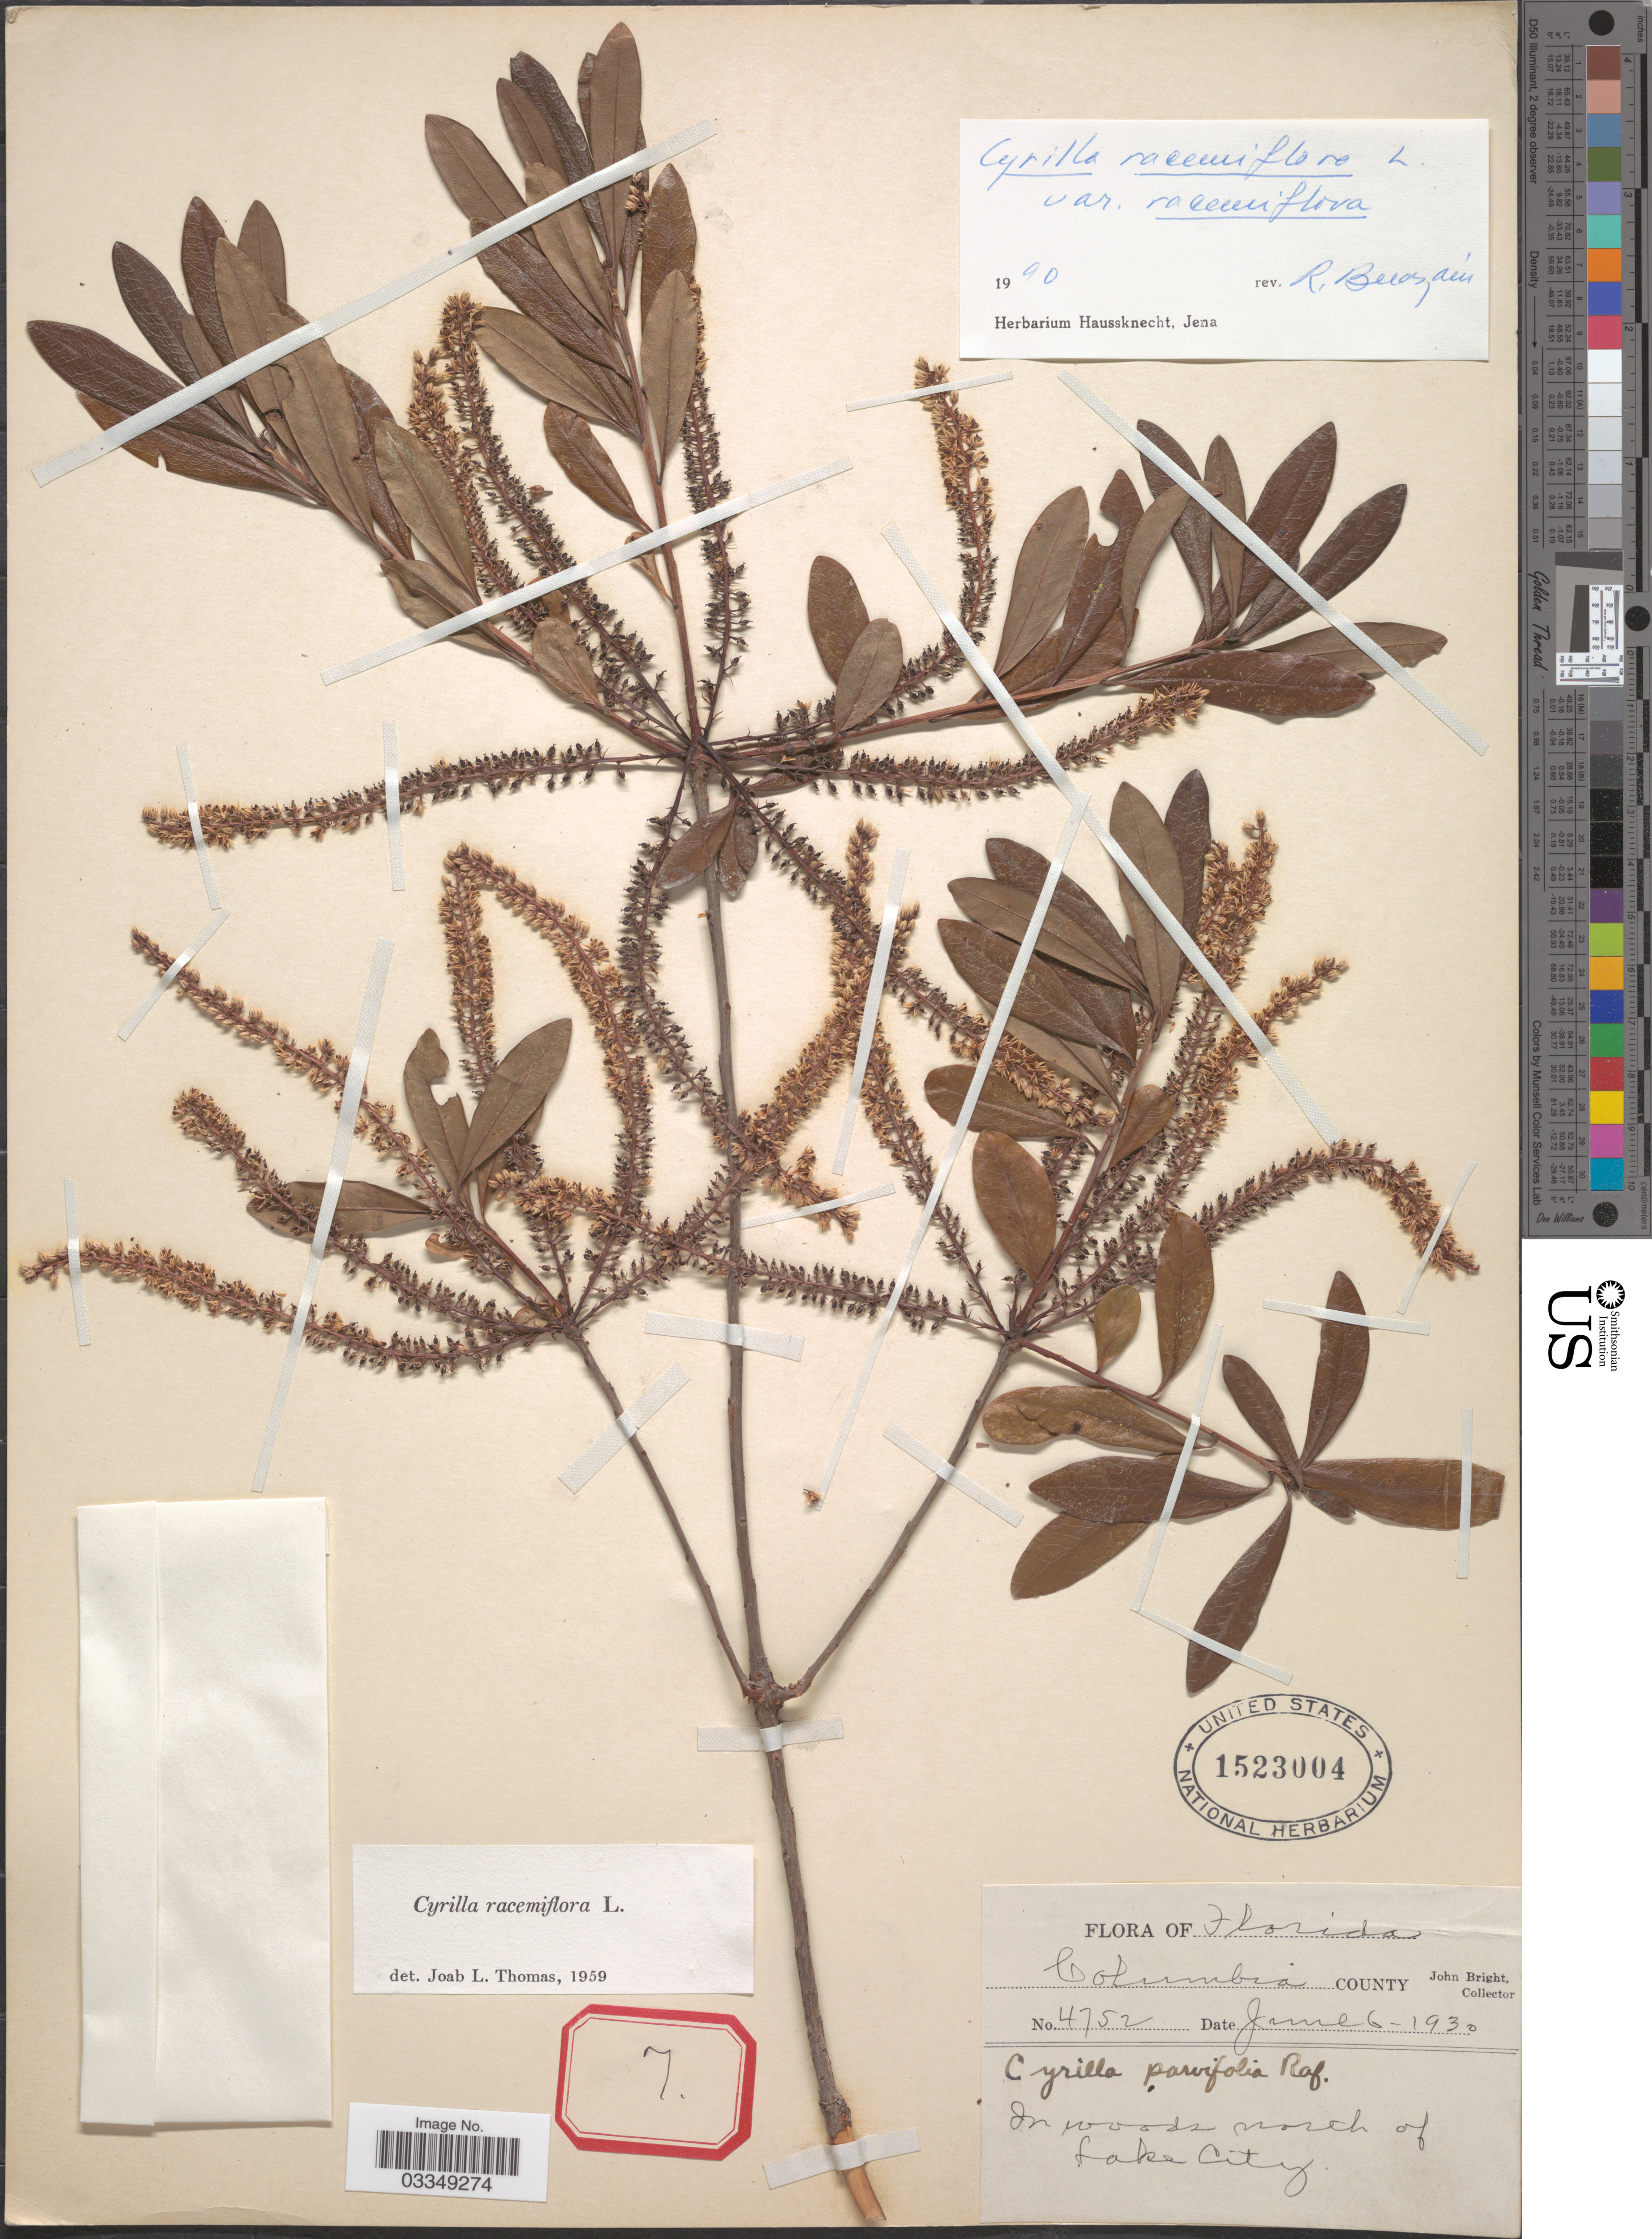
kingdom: Plantae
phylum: Tracheophyta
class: Magnoliopsida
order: Ericales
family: Cyrillaceae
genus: Cyrilla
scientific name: Cyrilla racemiflora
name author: L.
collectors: J. Bright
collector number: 4752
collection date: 1930-06-06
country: United States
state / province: Florida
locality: Columbia County. In woods north of Lake City.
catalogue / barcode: US 1523004